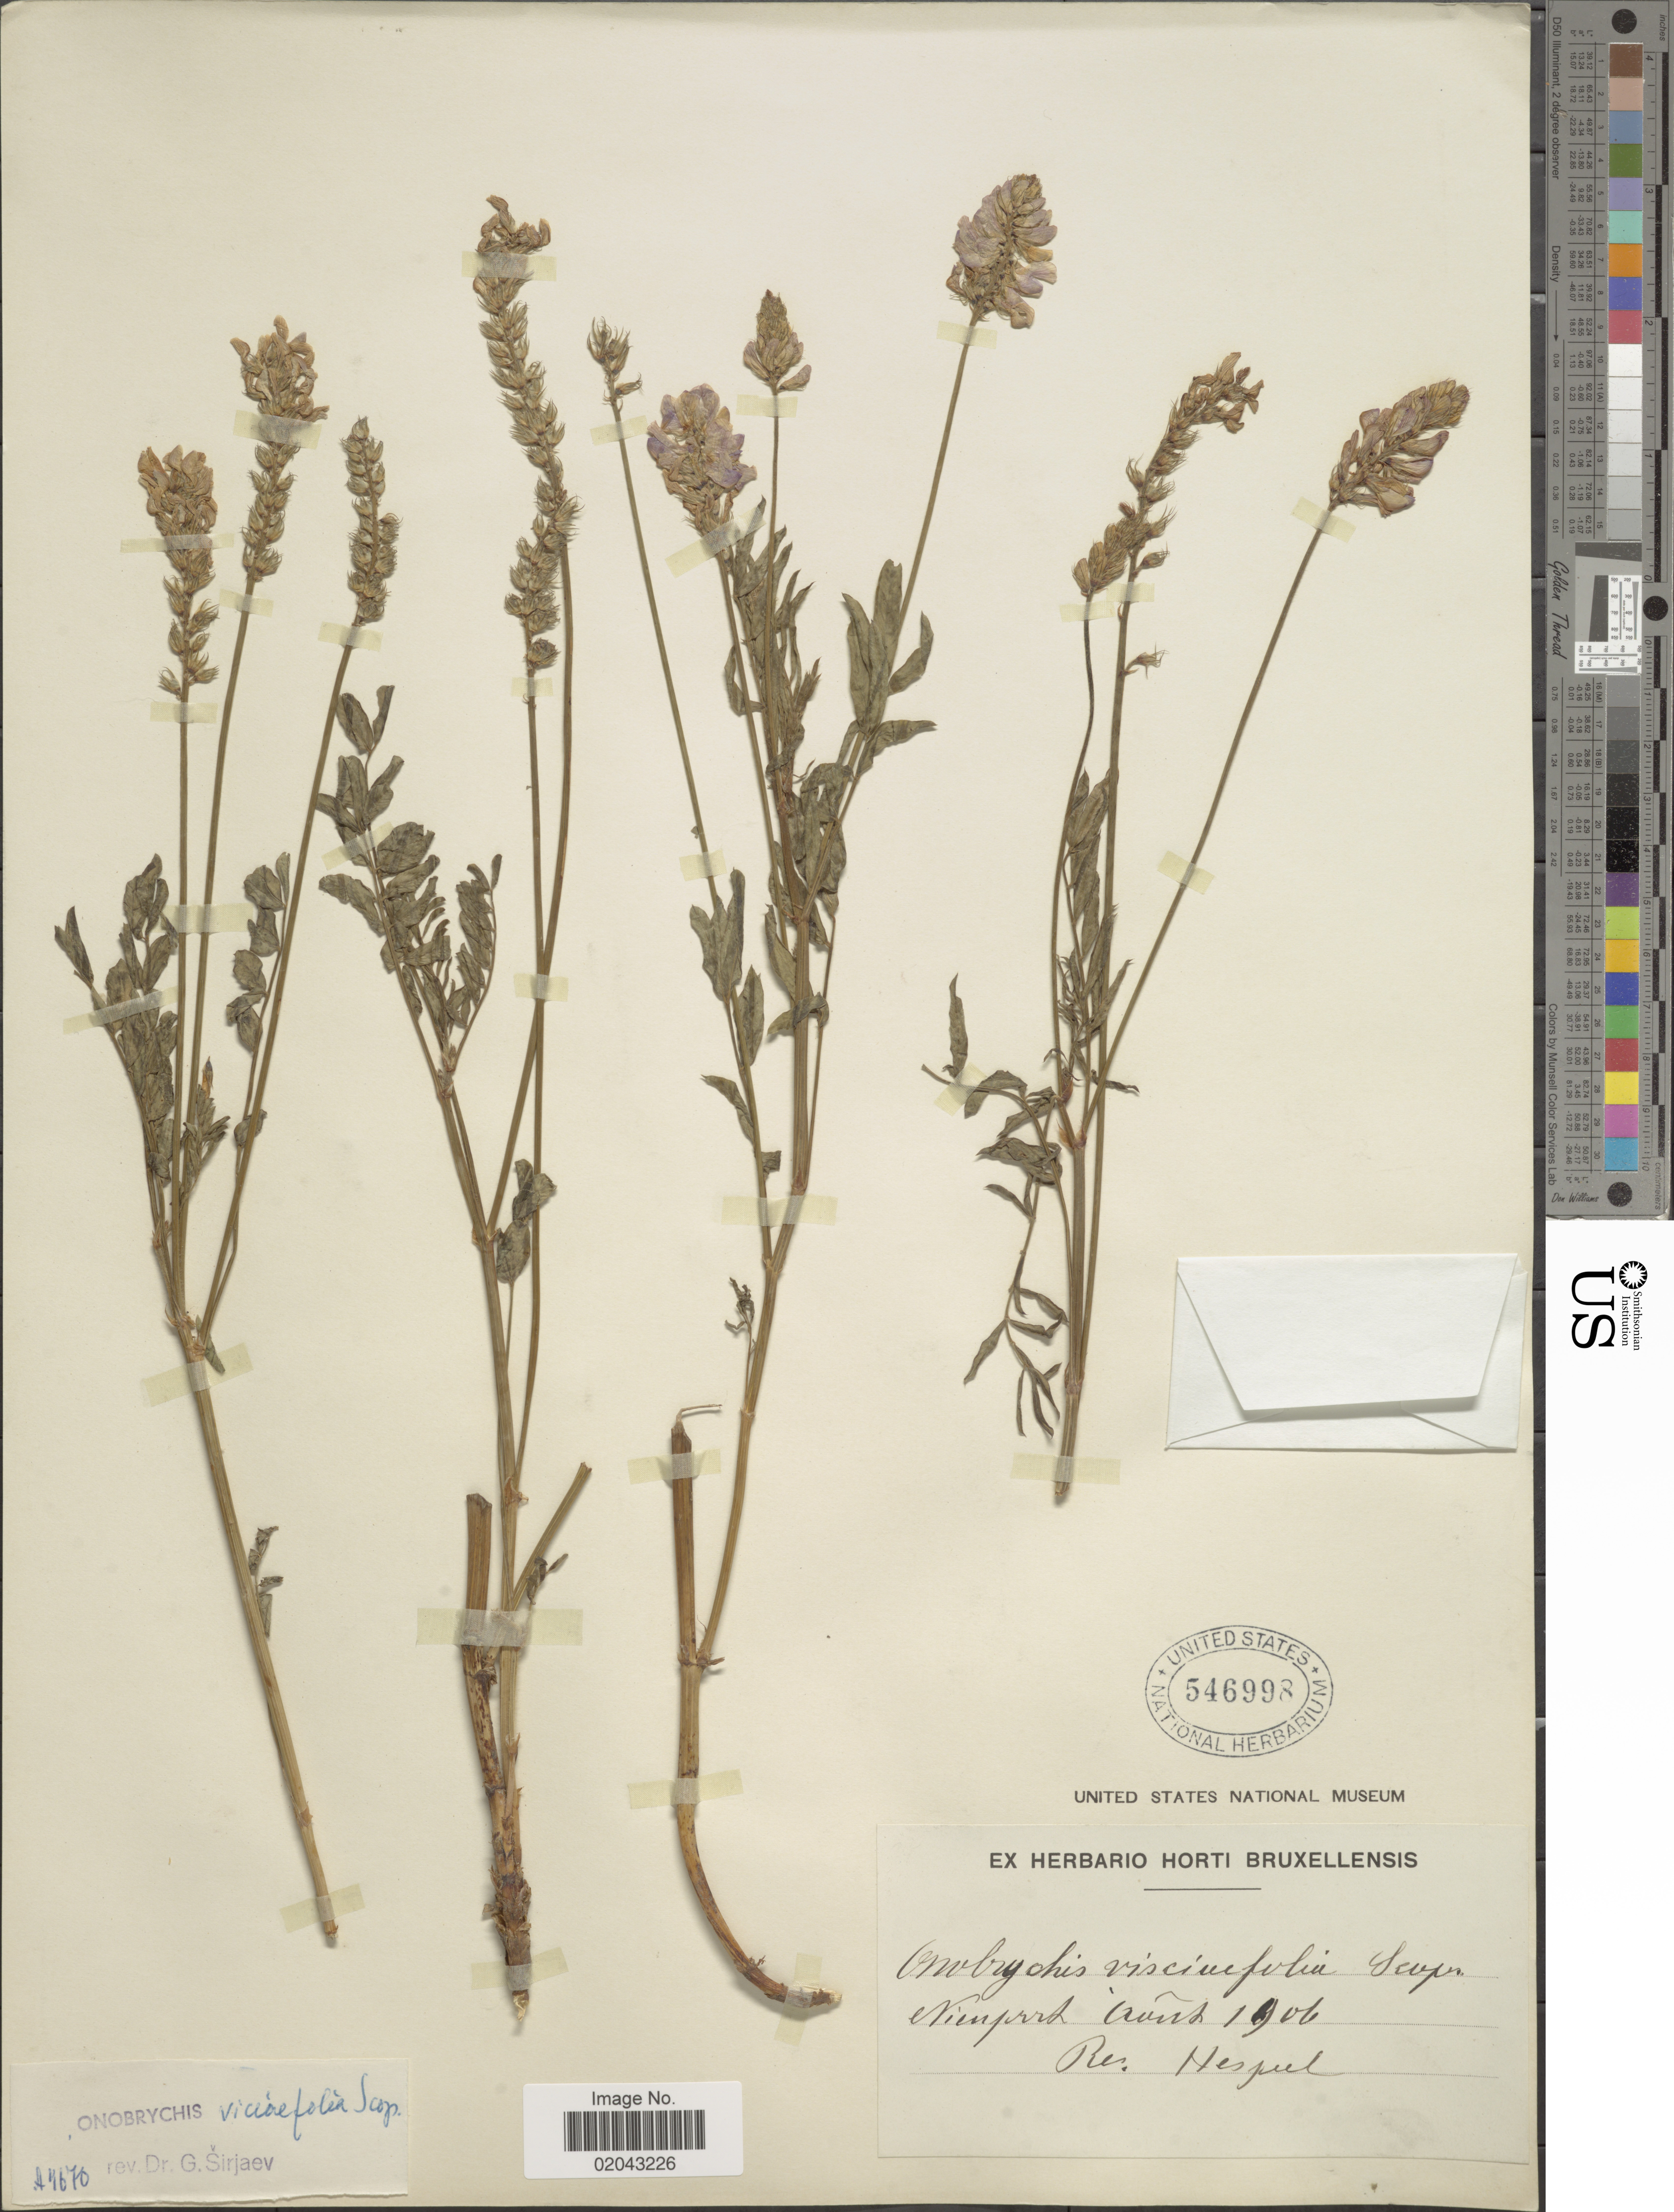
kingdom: Plantae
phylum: Tracheophyta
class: Magnoliopsida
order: Fabales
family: Fabaceae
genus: Onobrychis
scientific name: Onobrychis viciaefolia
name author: Trautv.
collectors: ex herb. Horti Bruxellensis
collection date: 1906-08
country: Belgium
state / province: Flanders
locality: Nieuwpoort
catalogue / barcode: US 546998